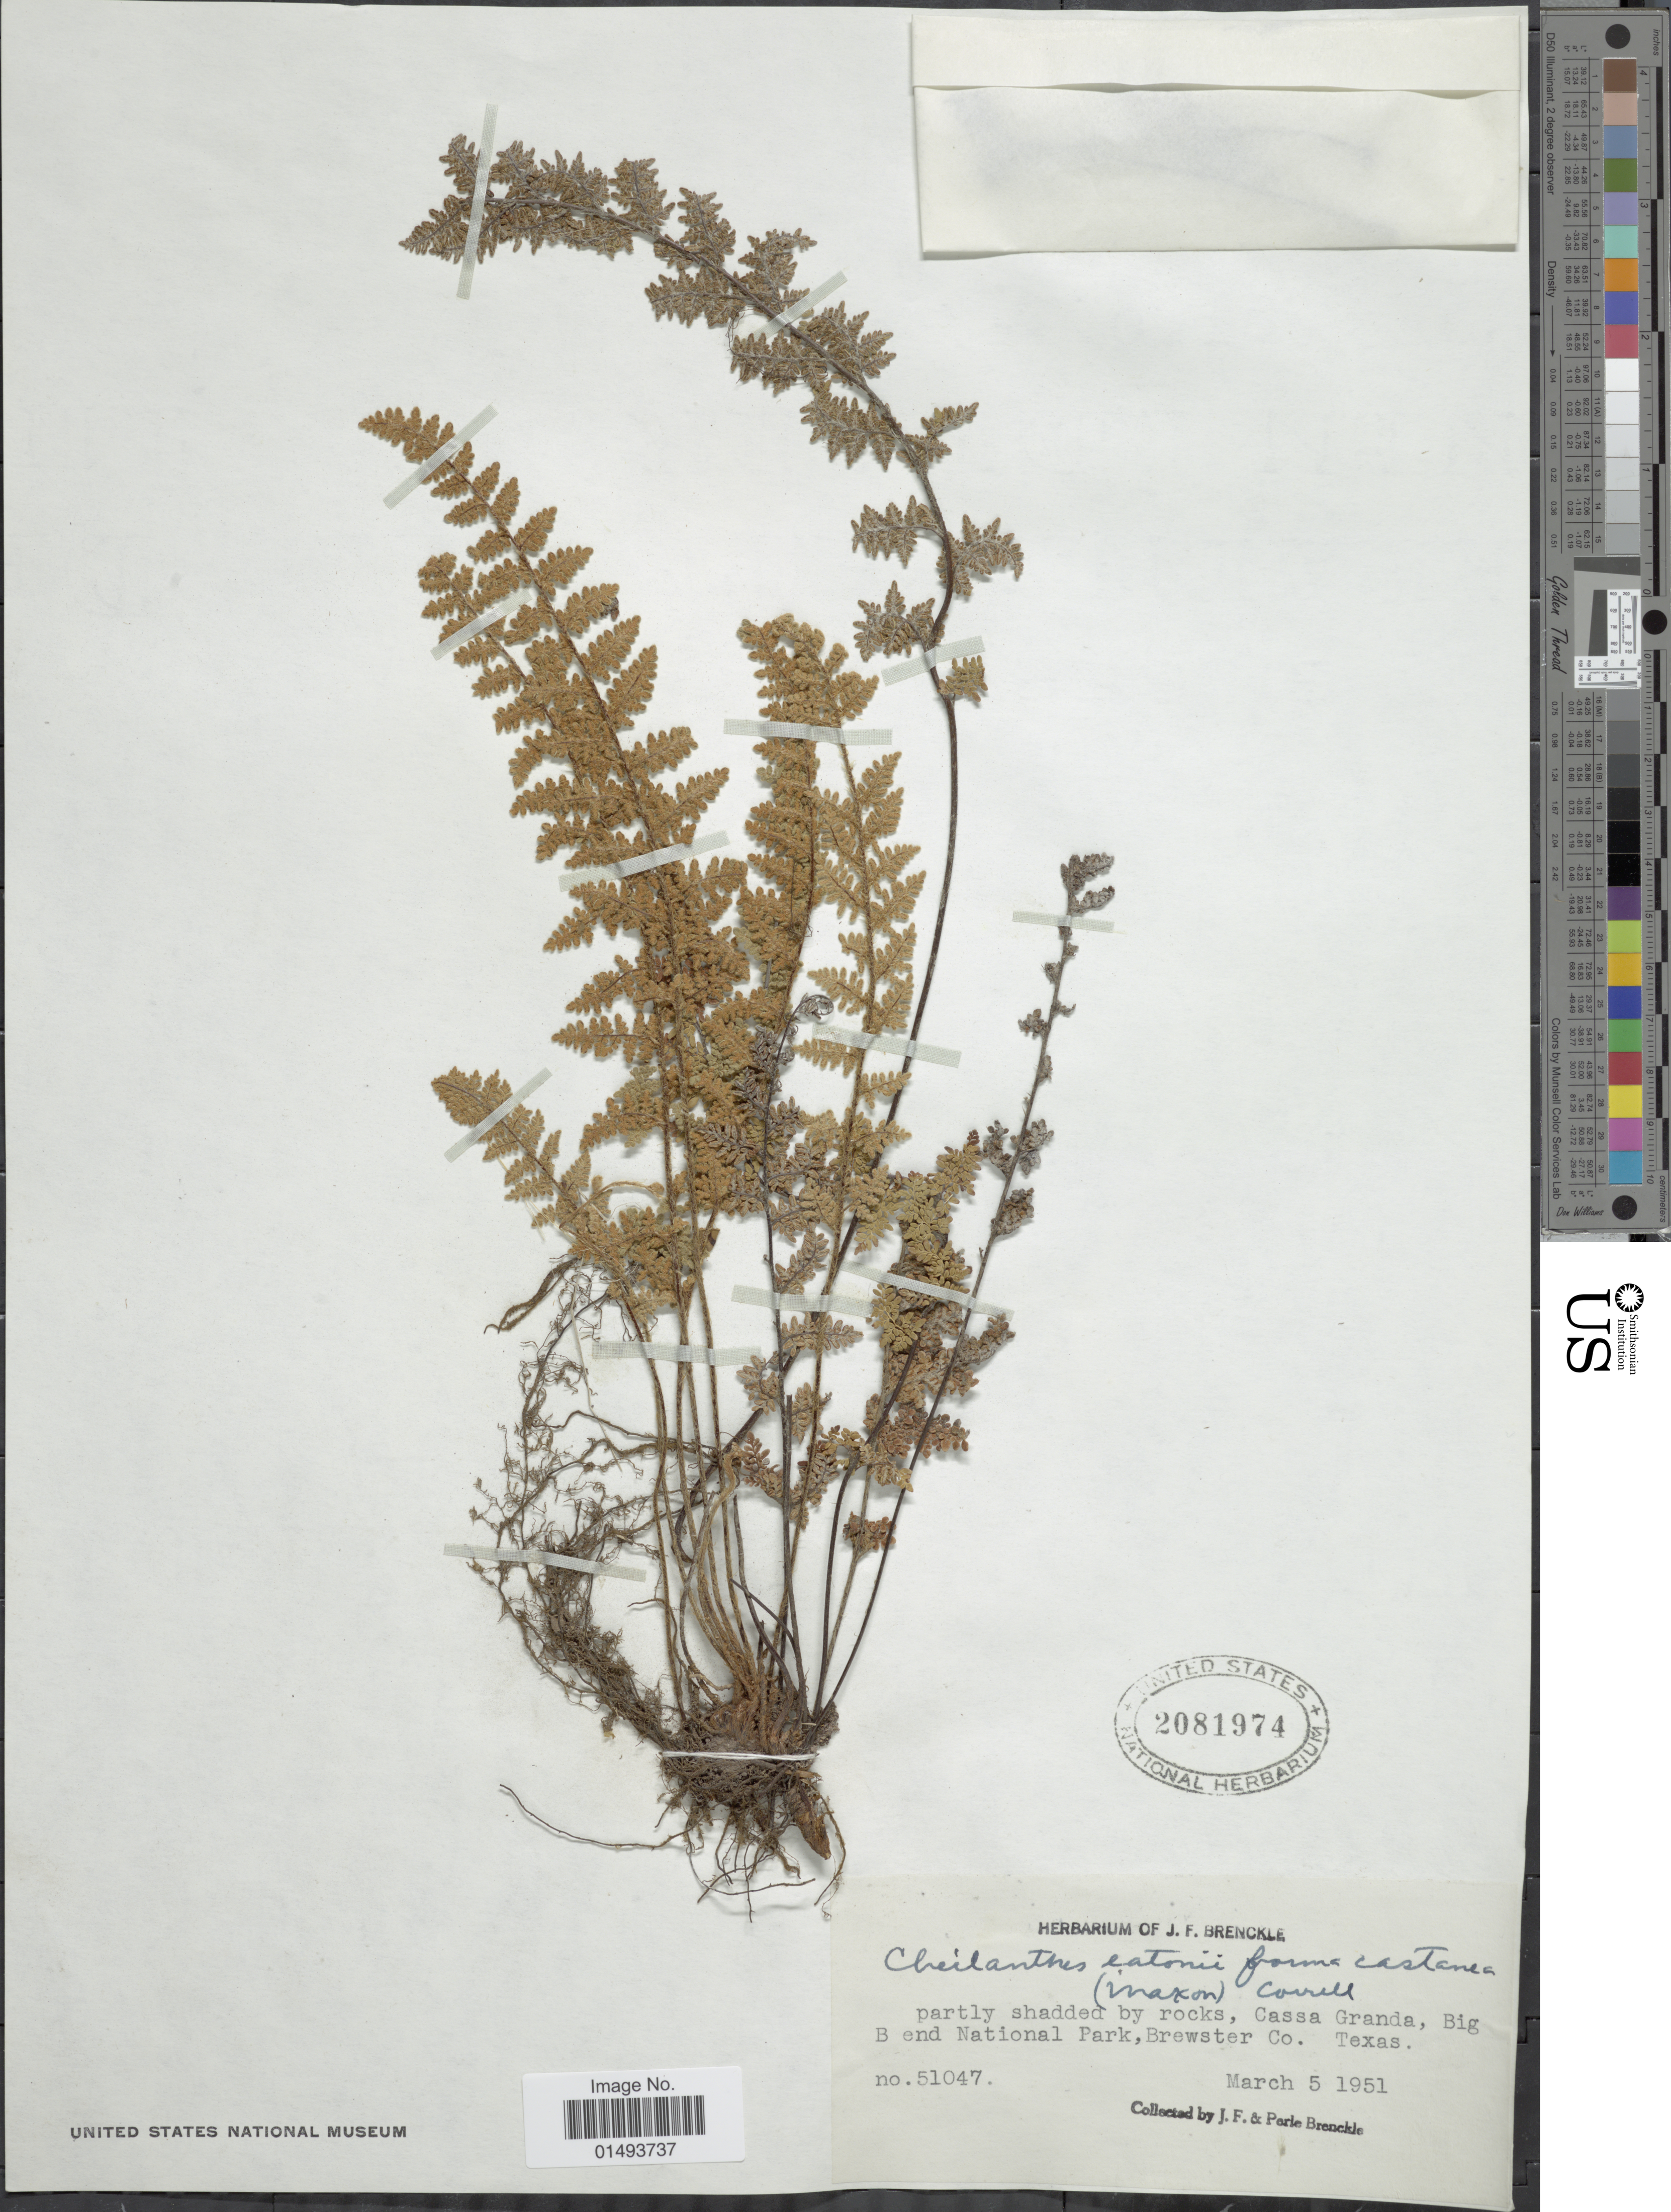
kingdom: Plantae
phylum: Tracheophyta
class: Polypodiopsida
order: Polypodiales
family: Pteridaceae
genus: Myriopteris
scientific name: Myriopteris rufa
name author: Fée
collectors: J. Brenckle & P. Brenckle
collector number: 51047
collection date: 1951-03-05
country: United States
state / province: Texas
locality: Partly shaded by rocks, Cassa Granda, Big B end National Park, Brewster Co.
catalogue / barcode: US 2081974